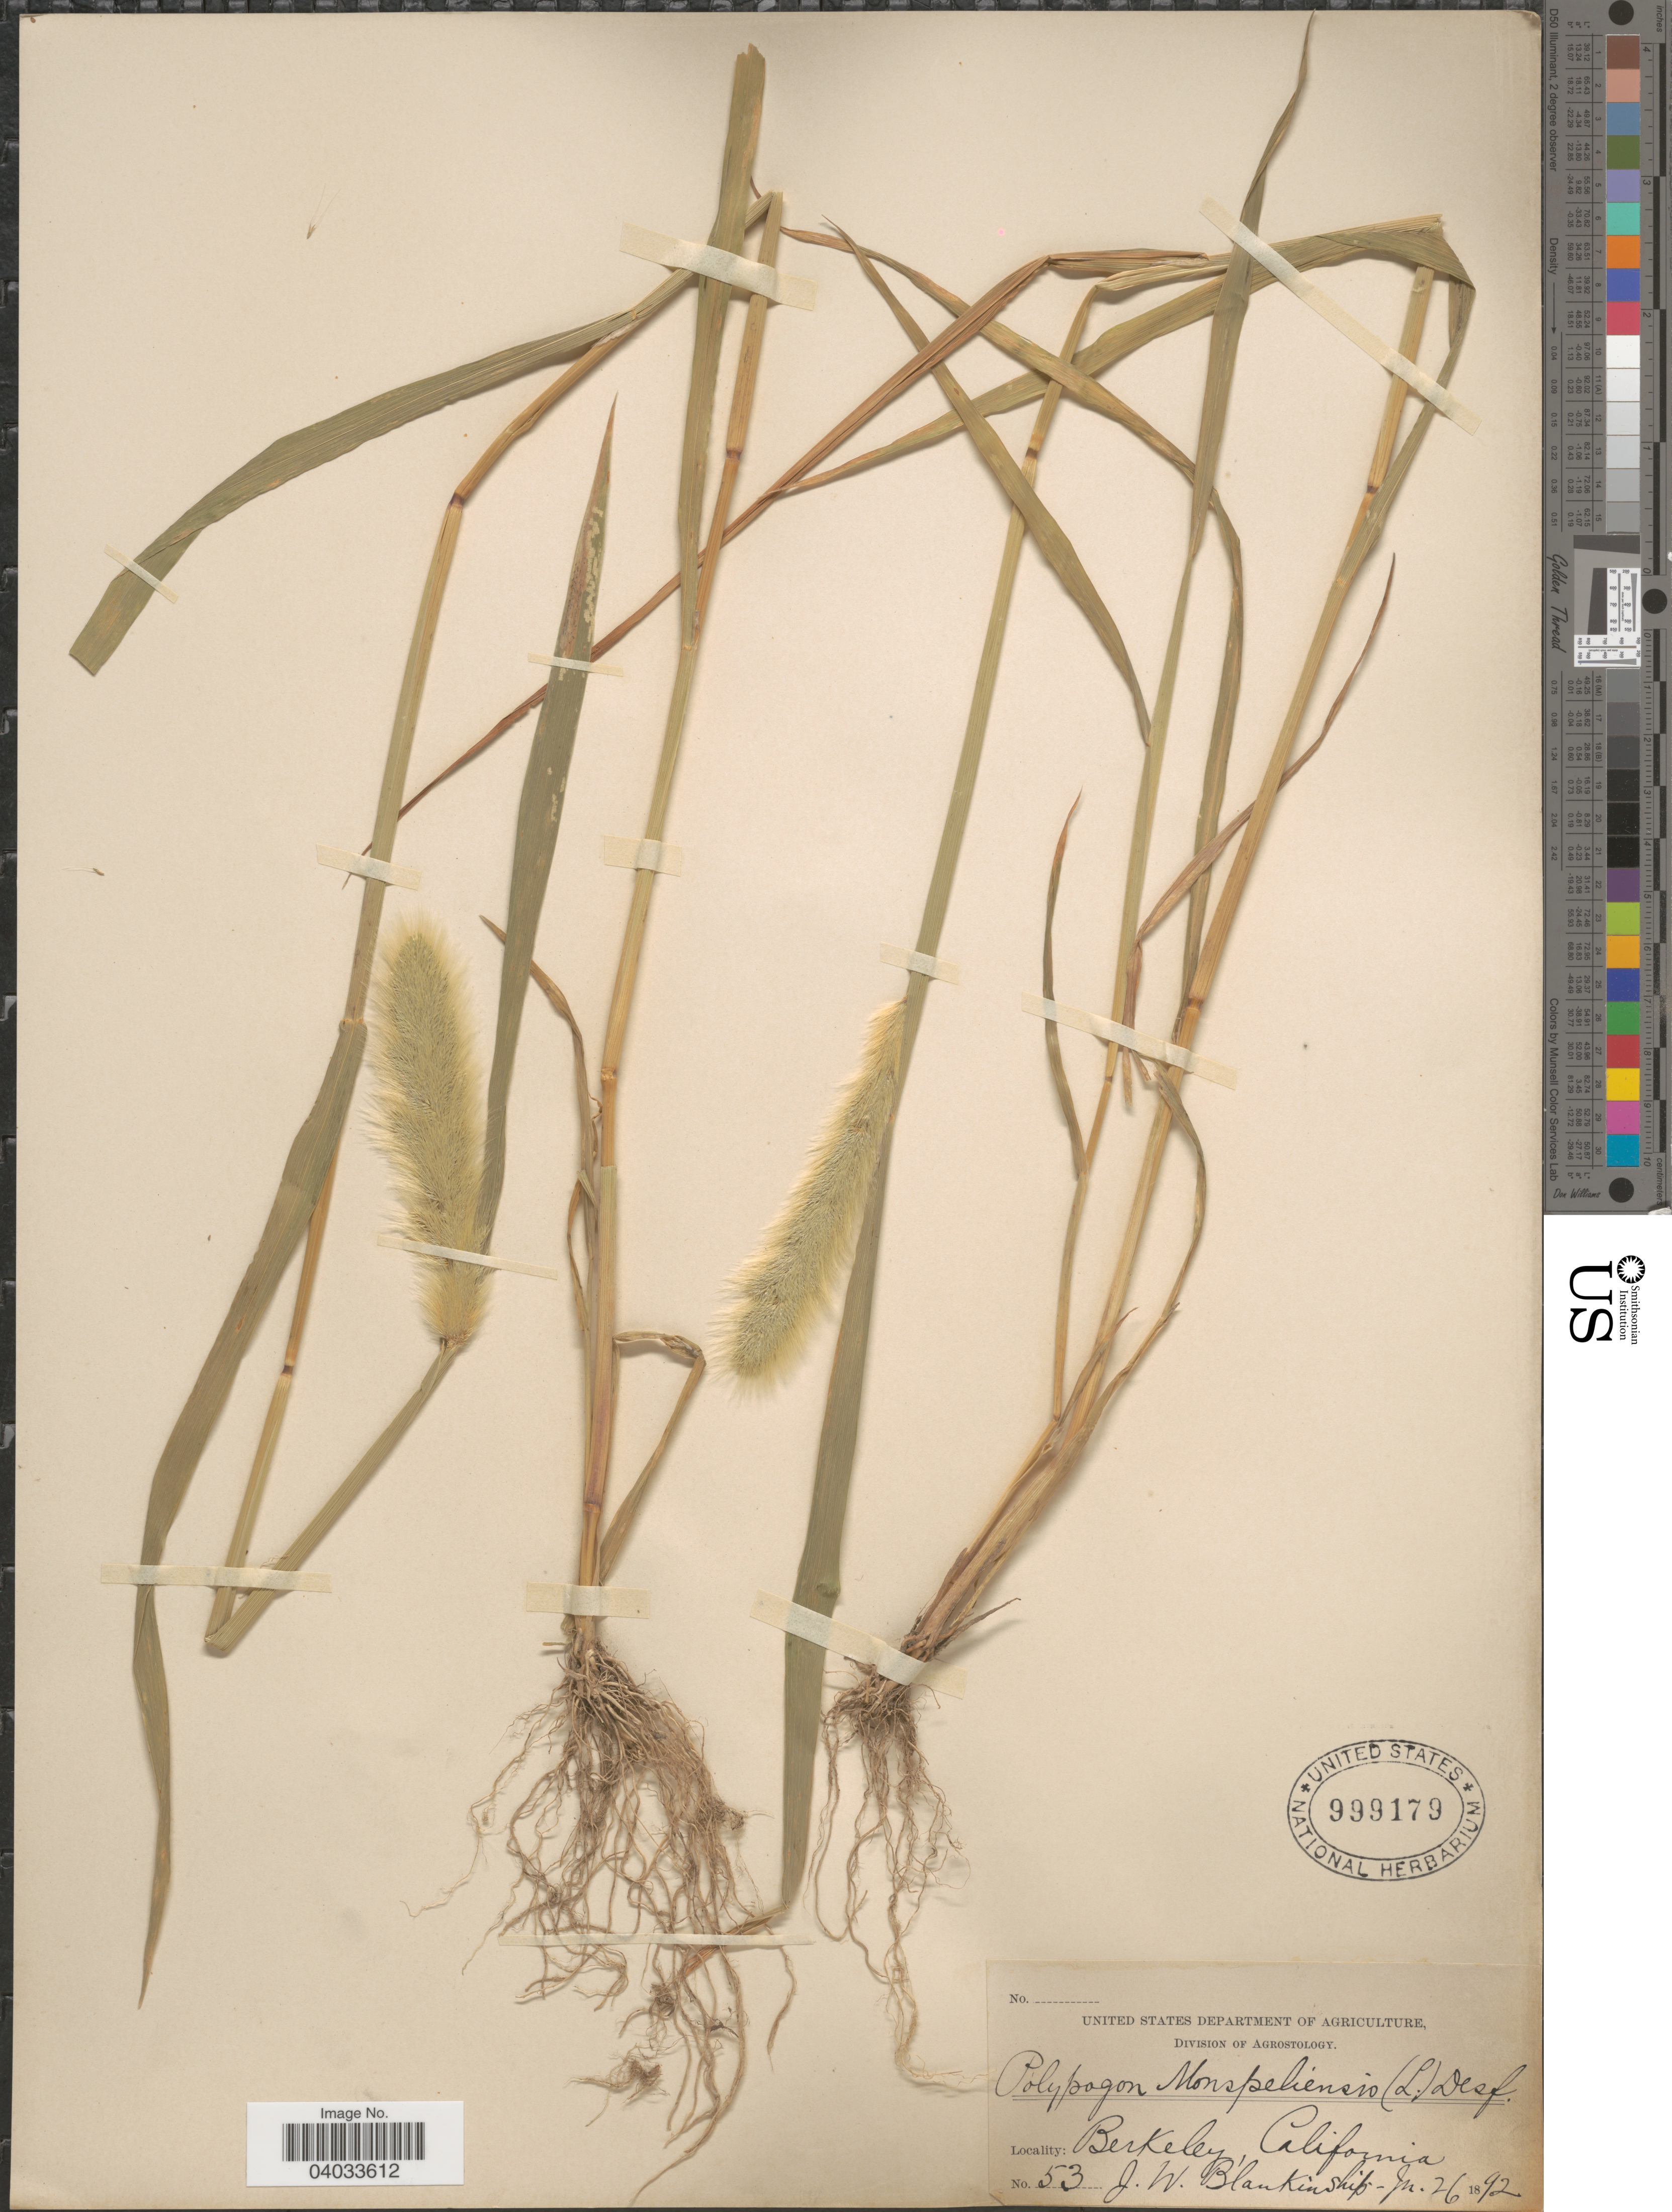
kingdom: Plantae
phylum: Tracheophyta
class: Liliopsida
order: Poales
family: Poaceae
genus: Polypogon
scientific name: Polypogon monspeliensis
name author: (L.) Desf.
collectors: J. W. Blankinship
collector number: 53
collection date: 1892-06-26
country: United States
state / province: California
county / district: Alameda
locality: Berkeley.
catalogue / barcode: US 999179